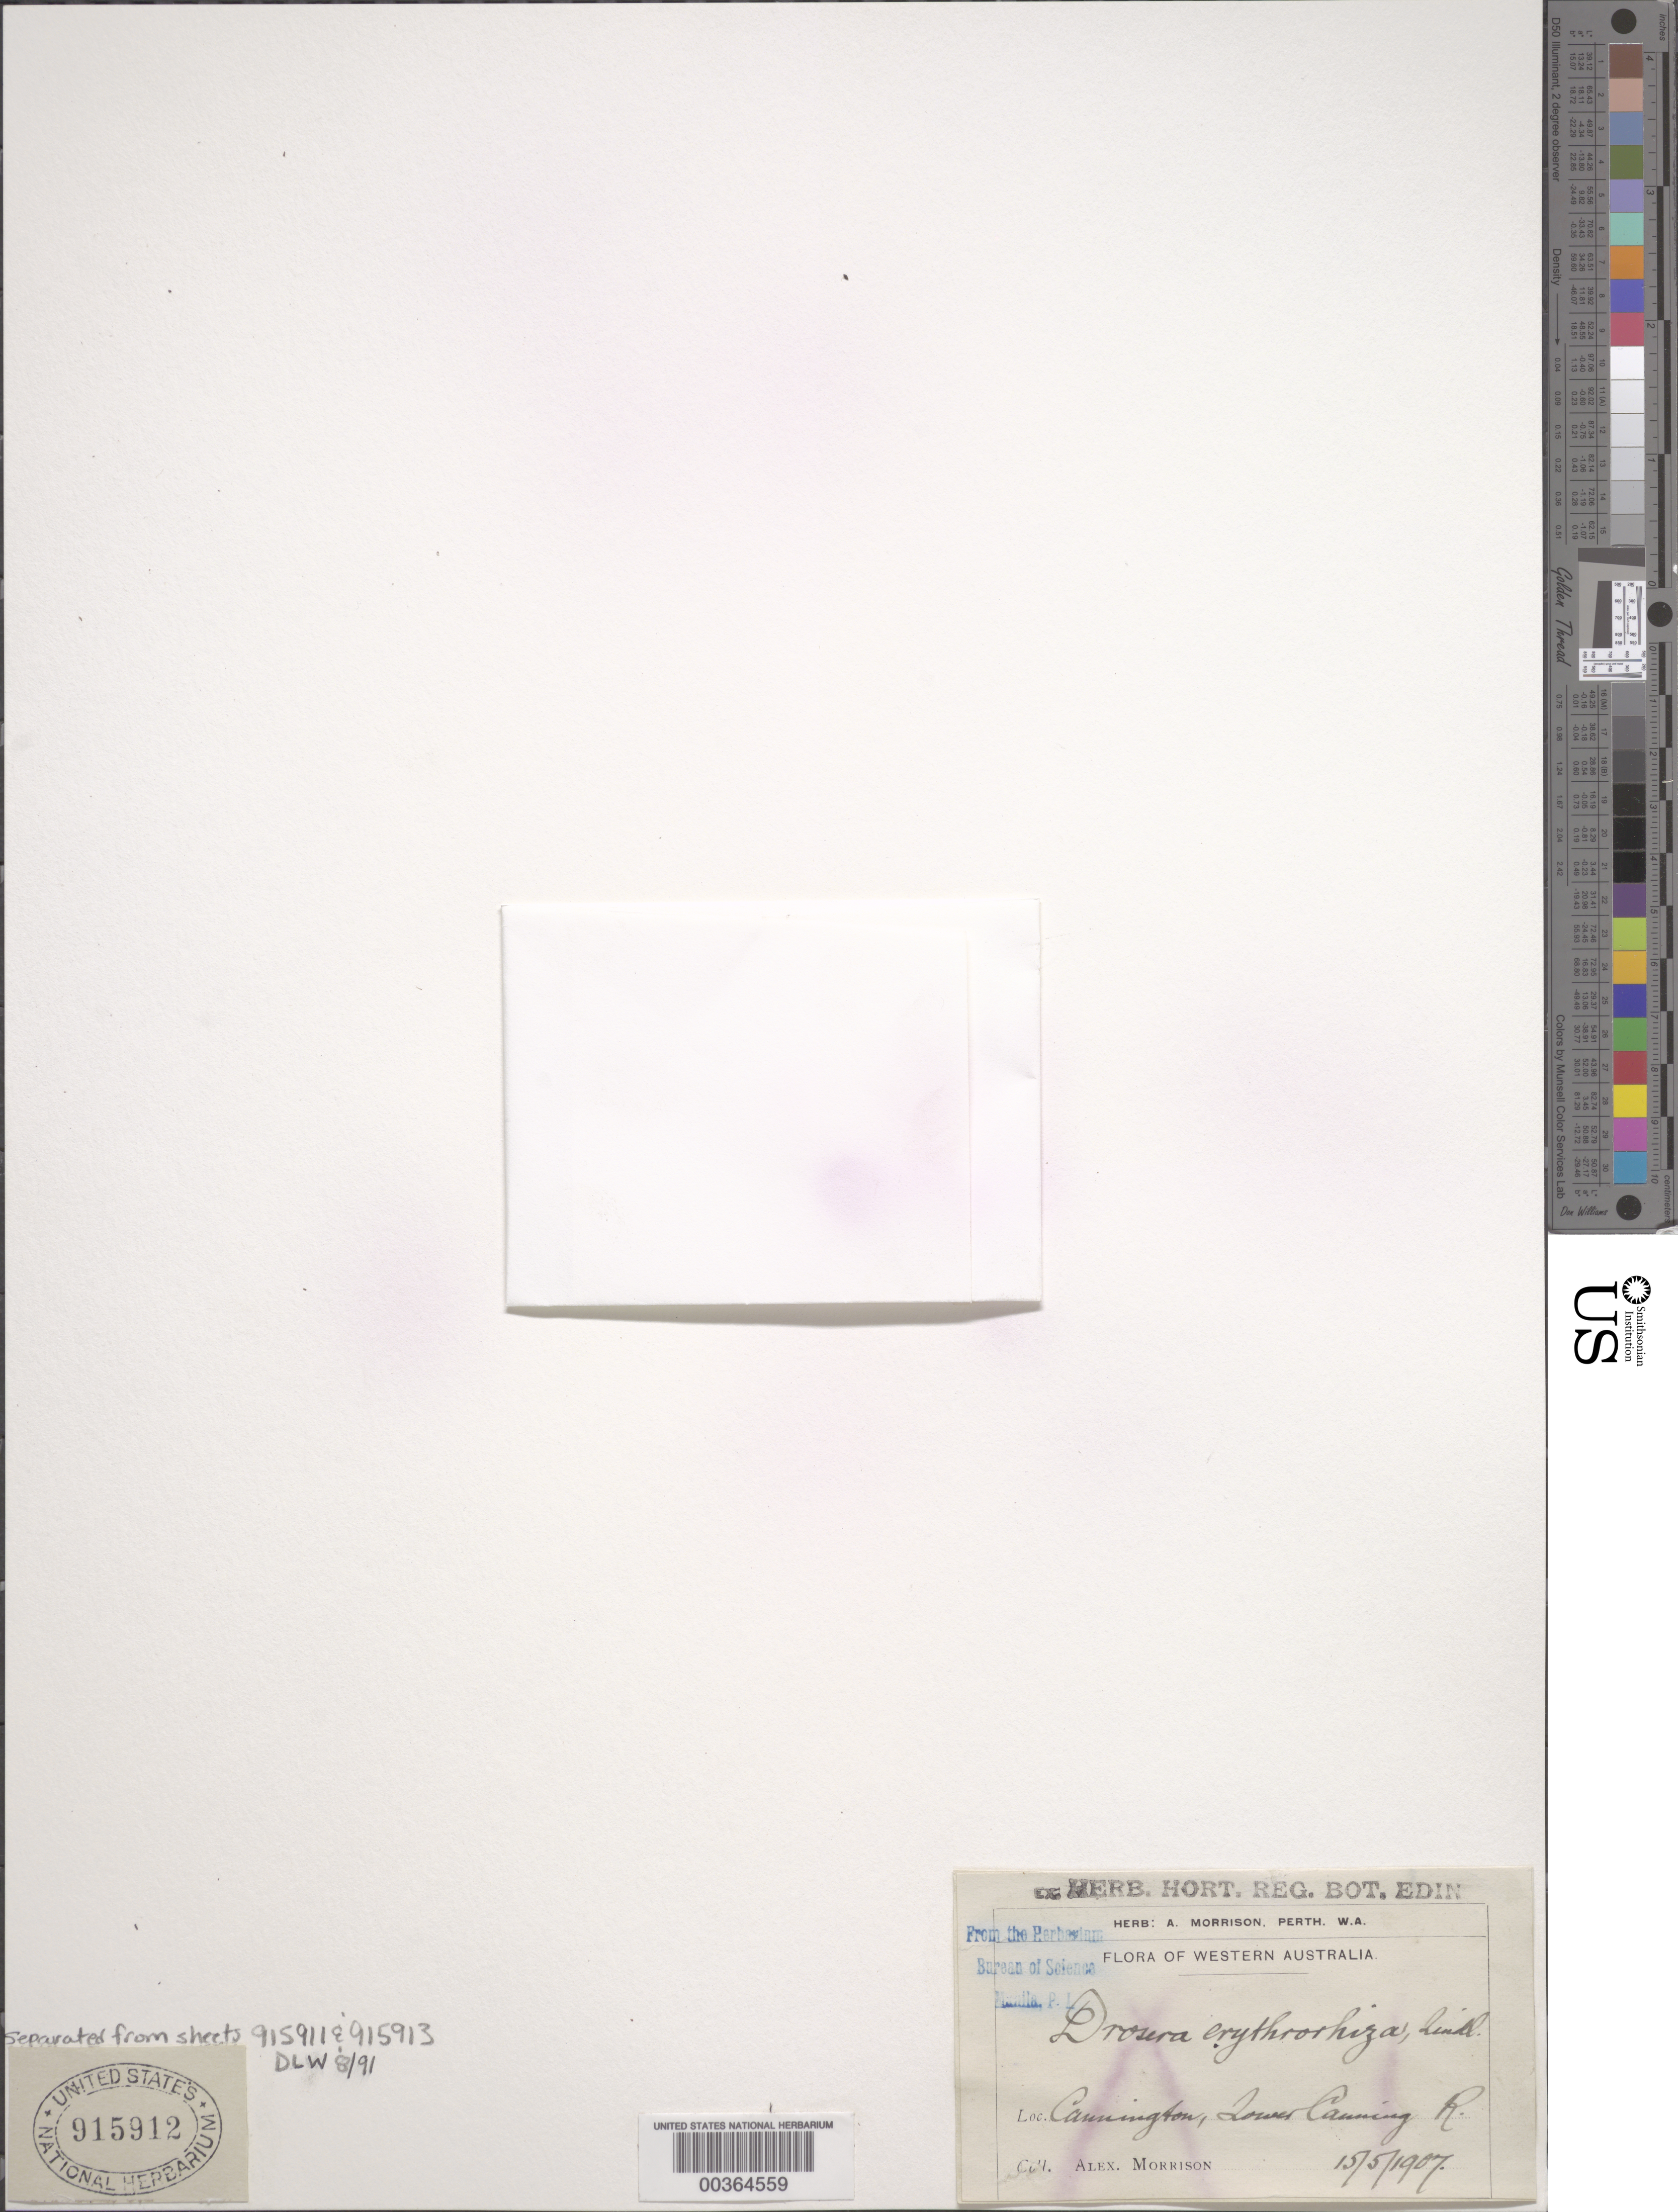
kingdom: Plantae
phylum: Tracheophyta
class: Magnoliopsida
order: Caryophyllales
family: Droseraceae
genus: Drosera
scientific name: Drosera erythrorhiza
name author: Lindl.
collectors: A. Morrison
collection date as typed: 15 May 1907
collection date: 1907-05-15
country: Australia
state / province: Western Australia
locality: Lower canning river, cannington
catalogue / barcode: US 915912